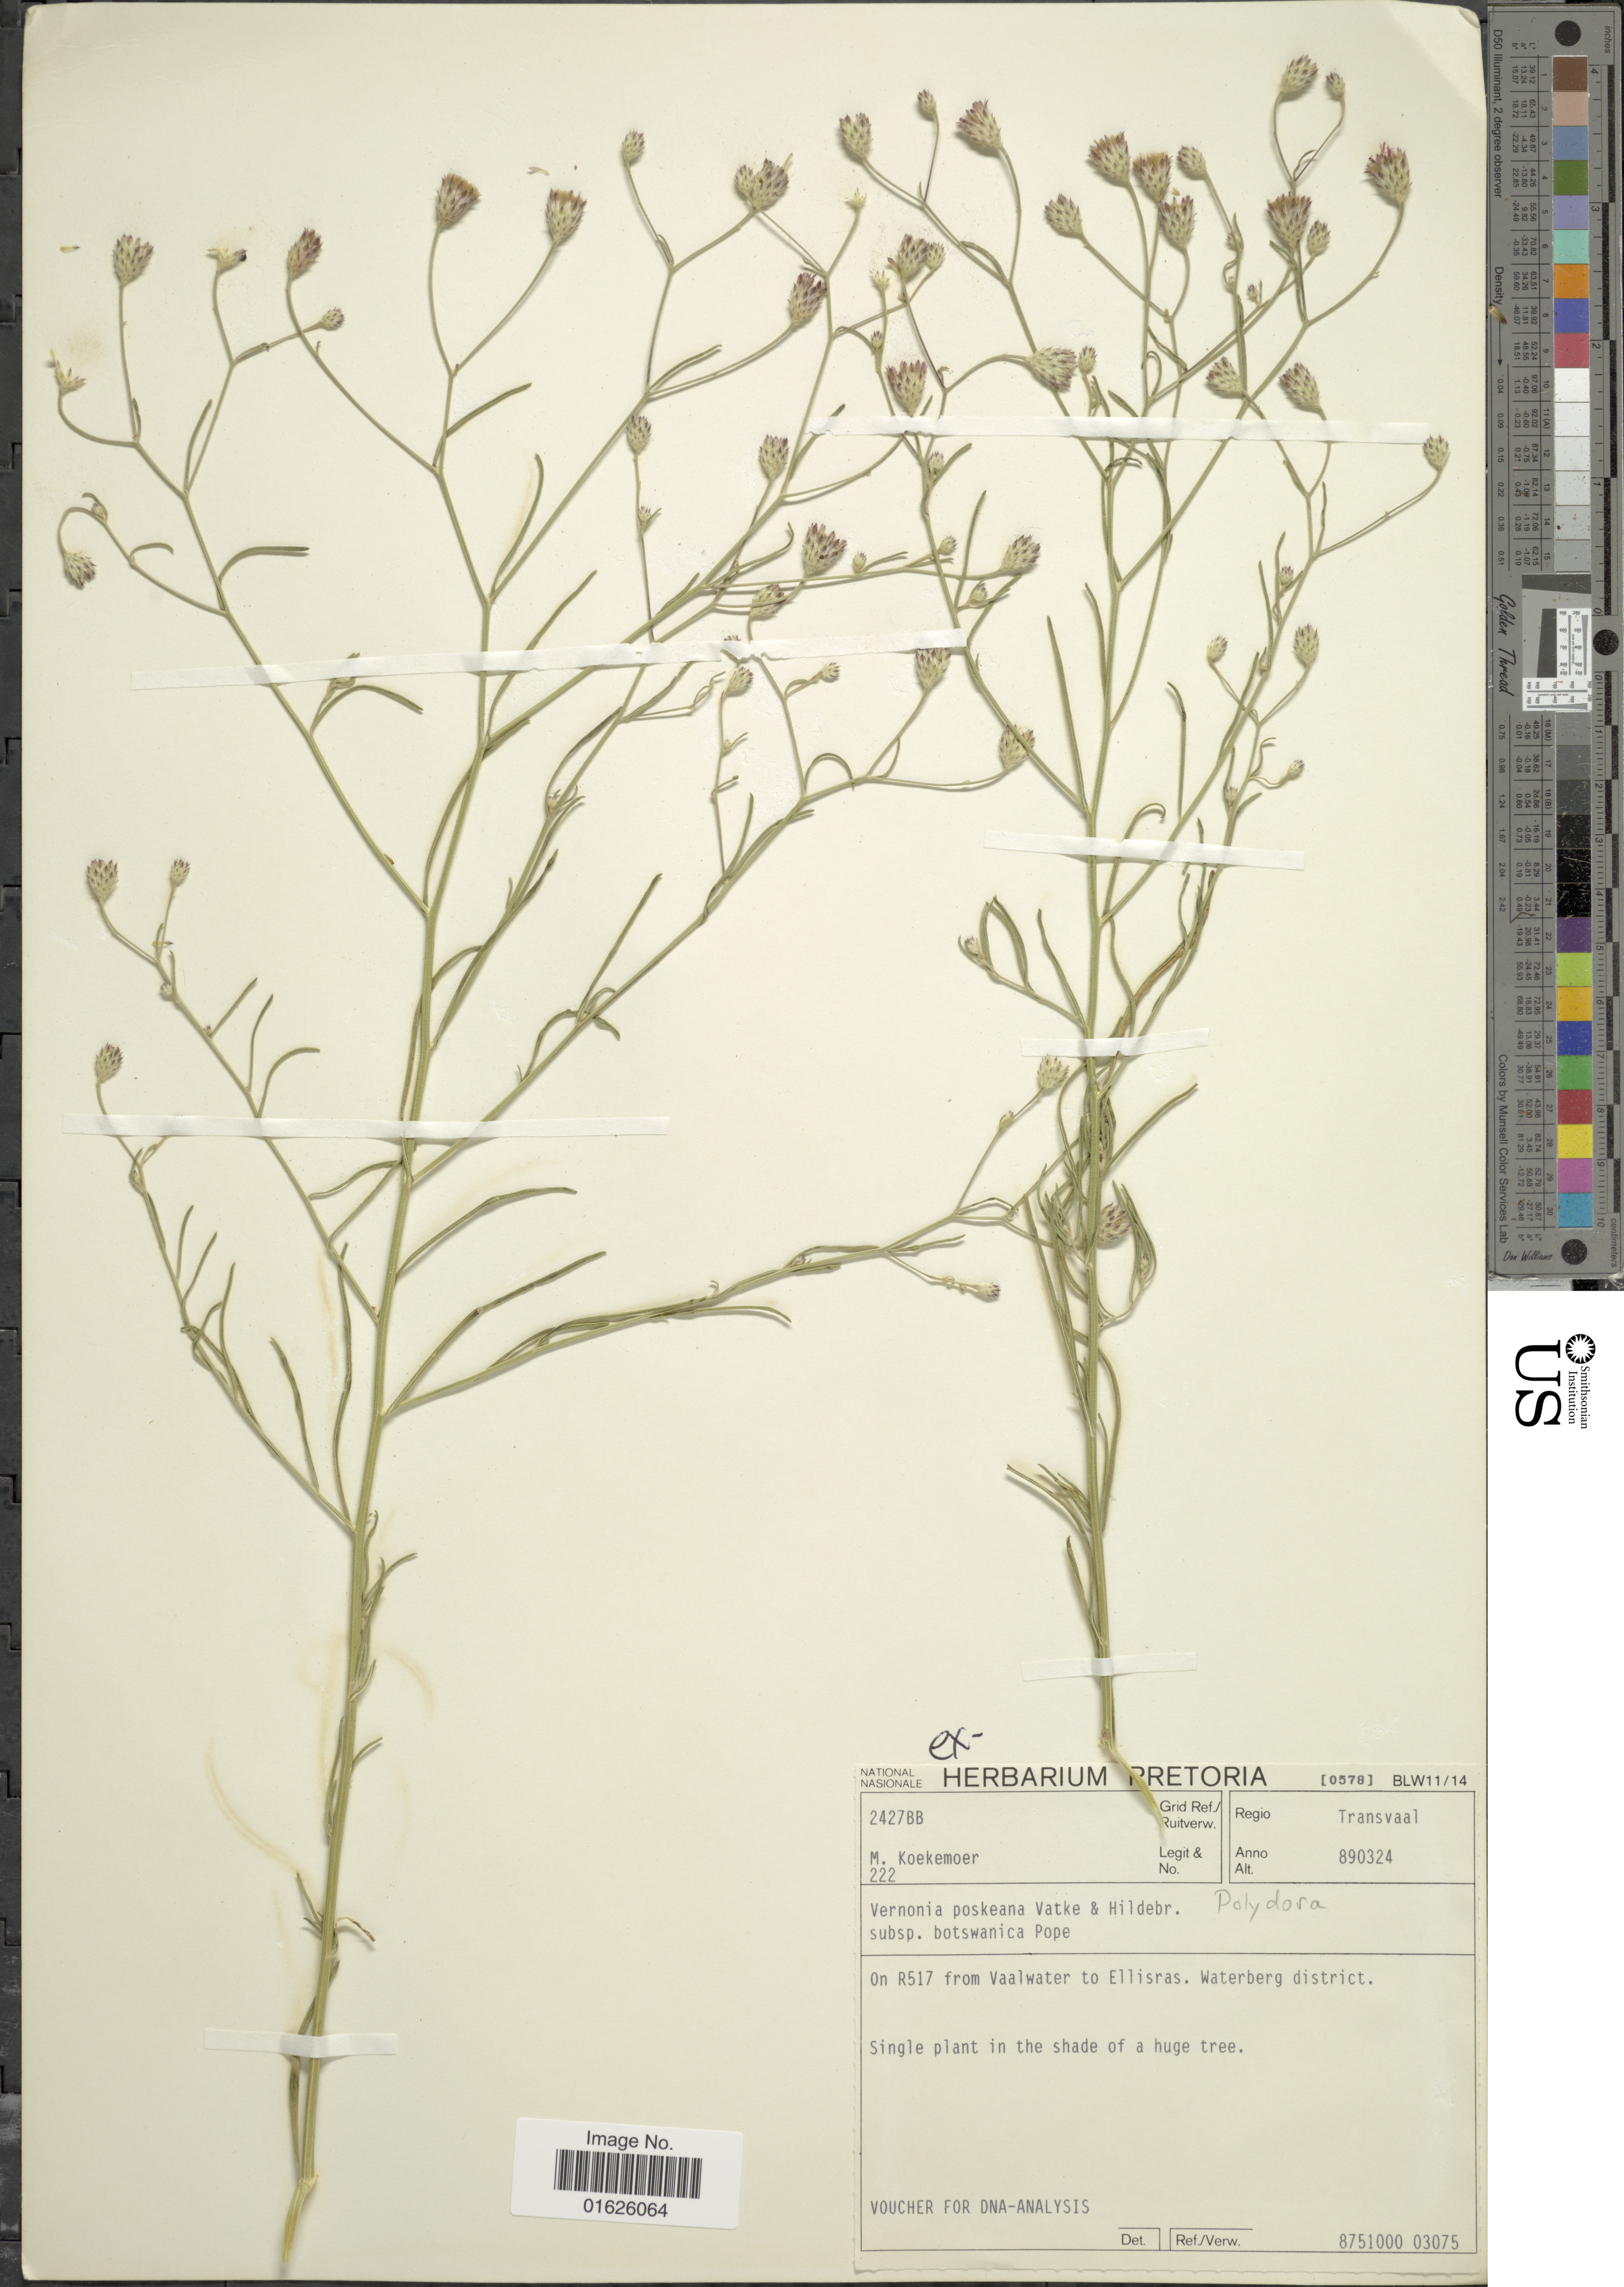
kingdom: Plantae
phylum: Tracheophyta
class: Magnoliopsida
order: Asterales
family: Asteraceae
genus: Polydora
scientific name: Polydora steetziana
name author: (Oliv. & Hiern) H. Rob.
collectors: M. Koekemoer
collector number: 222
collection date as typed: Transcribed d/m/y: 24/3/89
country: South Africa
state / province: Limpopo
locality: Regio Transvaal, on R517 from Vaalwater to Ellisras, Waterberg district